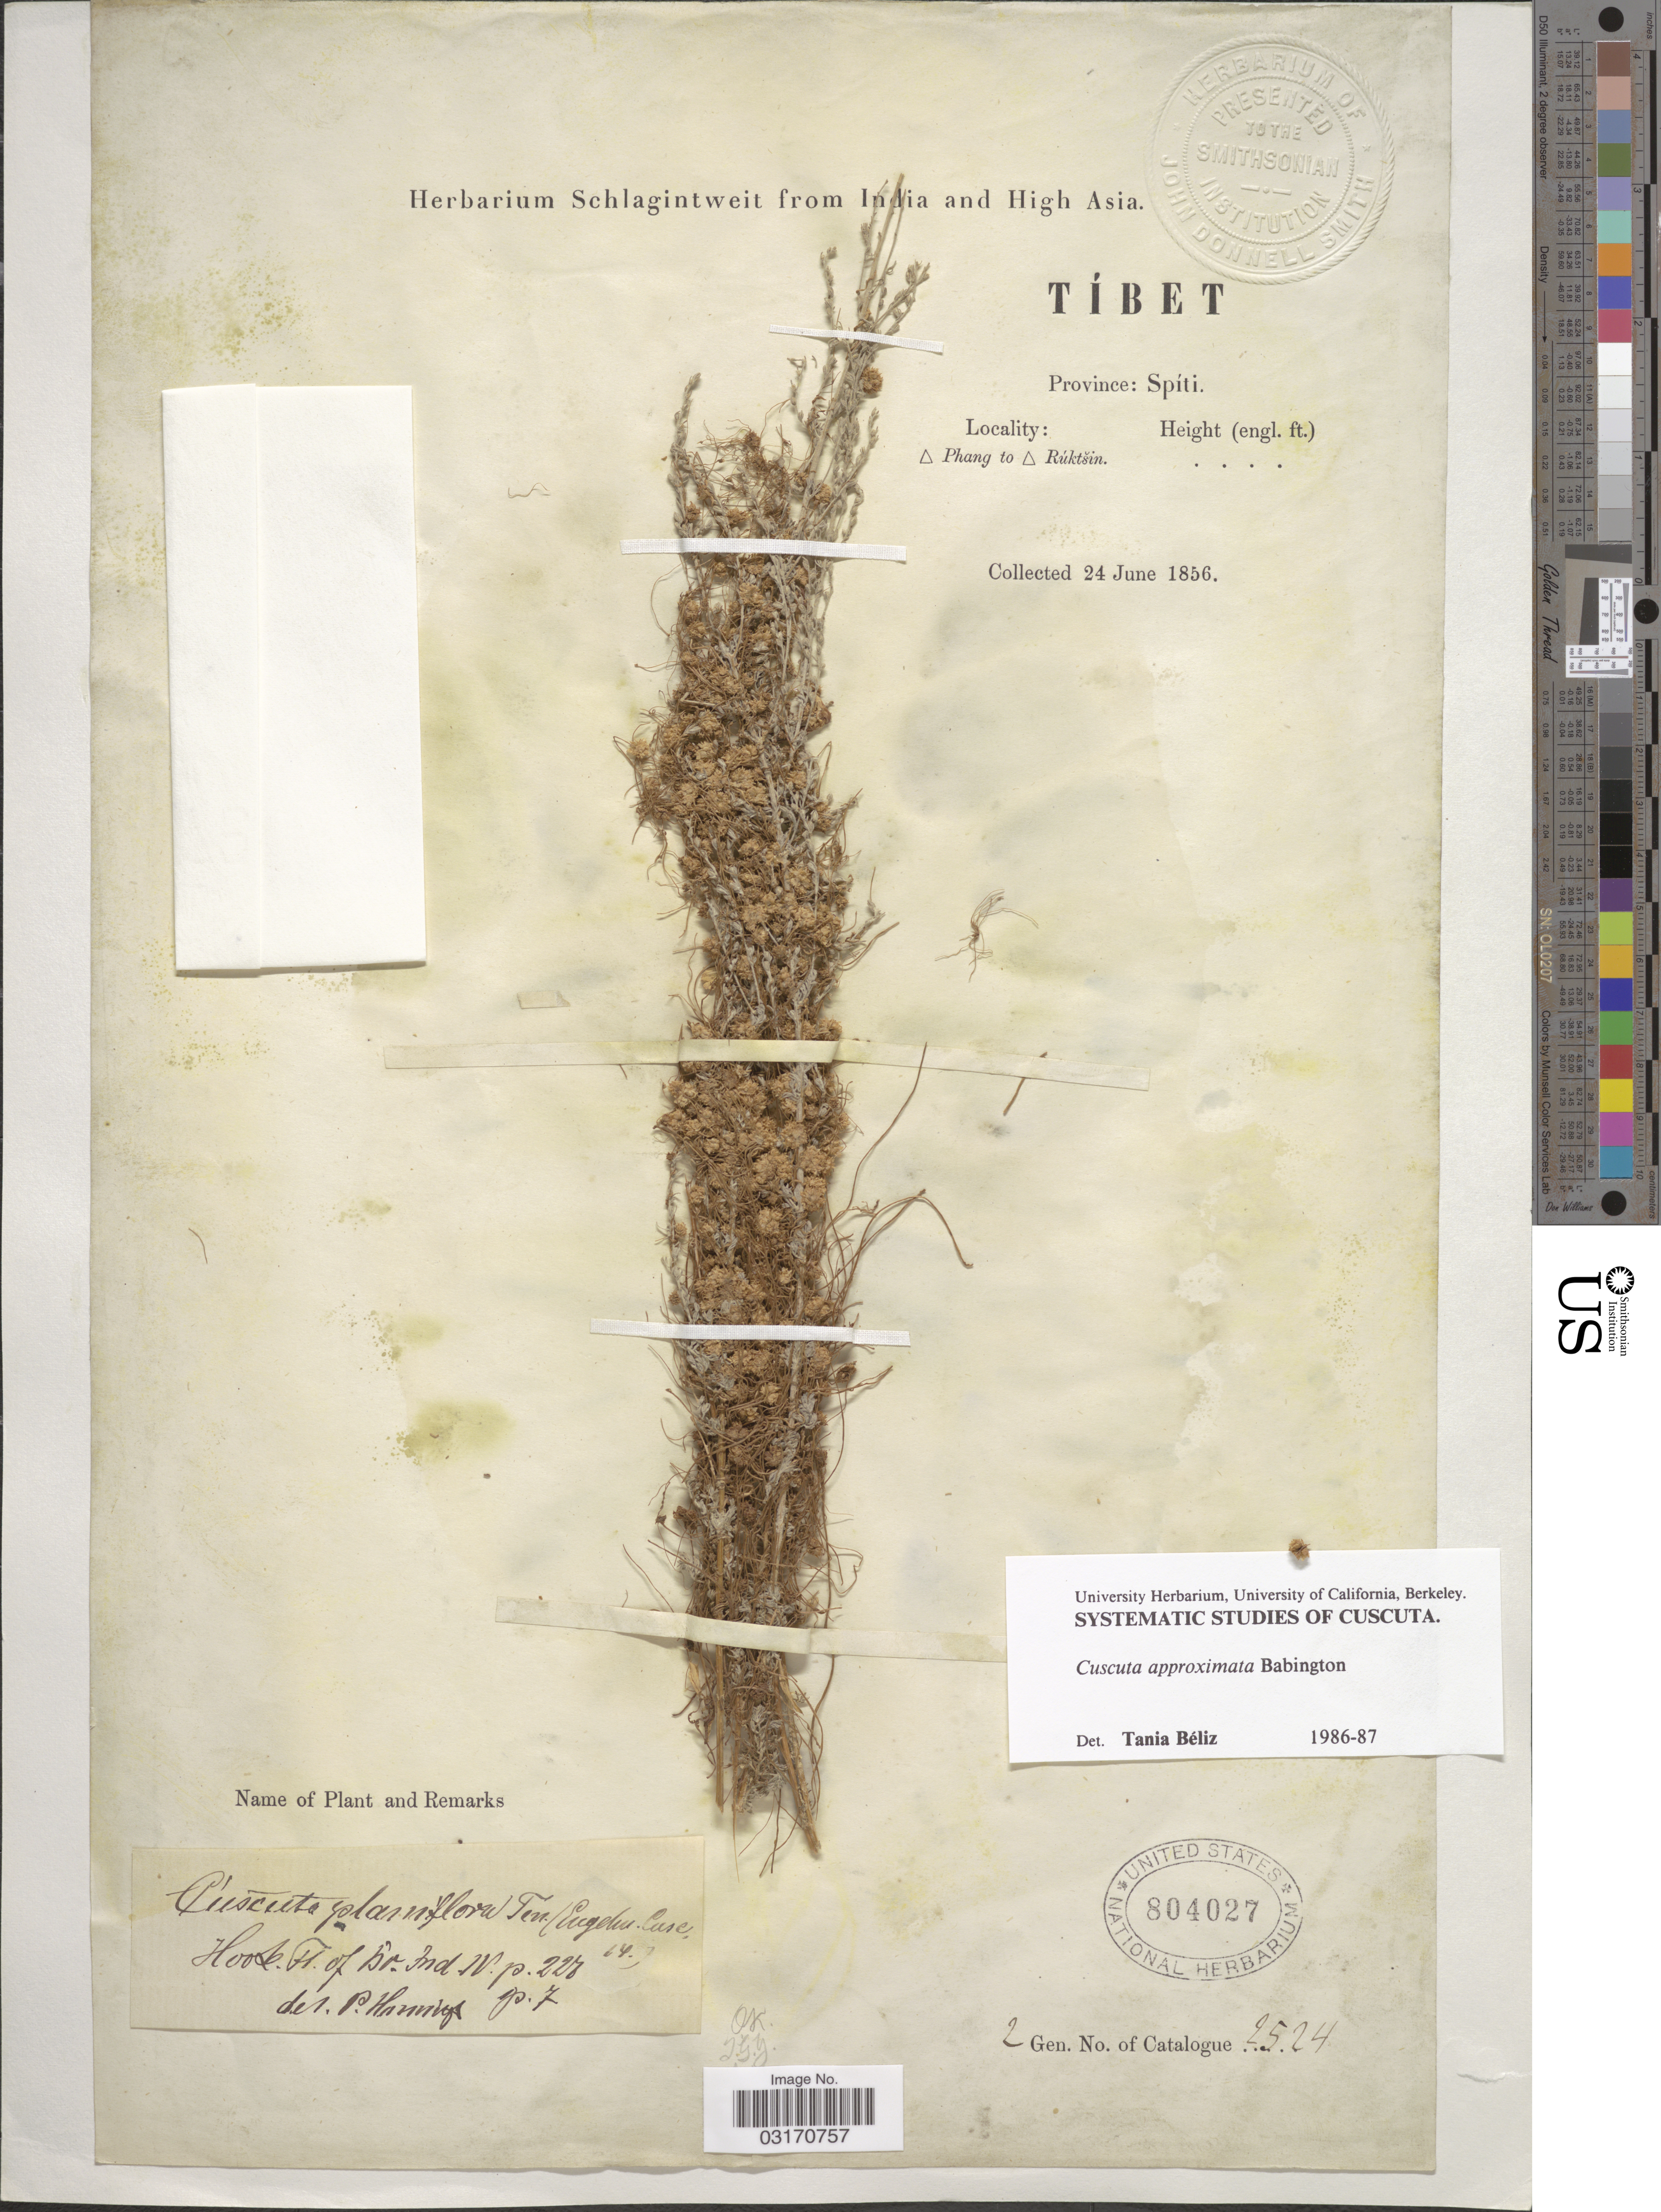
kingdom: Plantae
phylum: Tracheophyta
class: Magnoliopsida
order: Solanales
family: Convolvulaceae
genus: Cuscuta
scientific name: Cuscuta approximata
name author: Bab.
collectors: ex herb. Schlagintweit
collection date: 1856-06-24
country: China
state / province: Xizang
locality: Tíbet. Province: Spíti. Phang to Rúktšin.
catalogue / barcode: US 804027